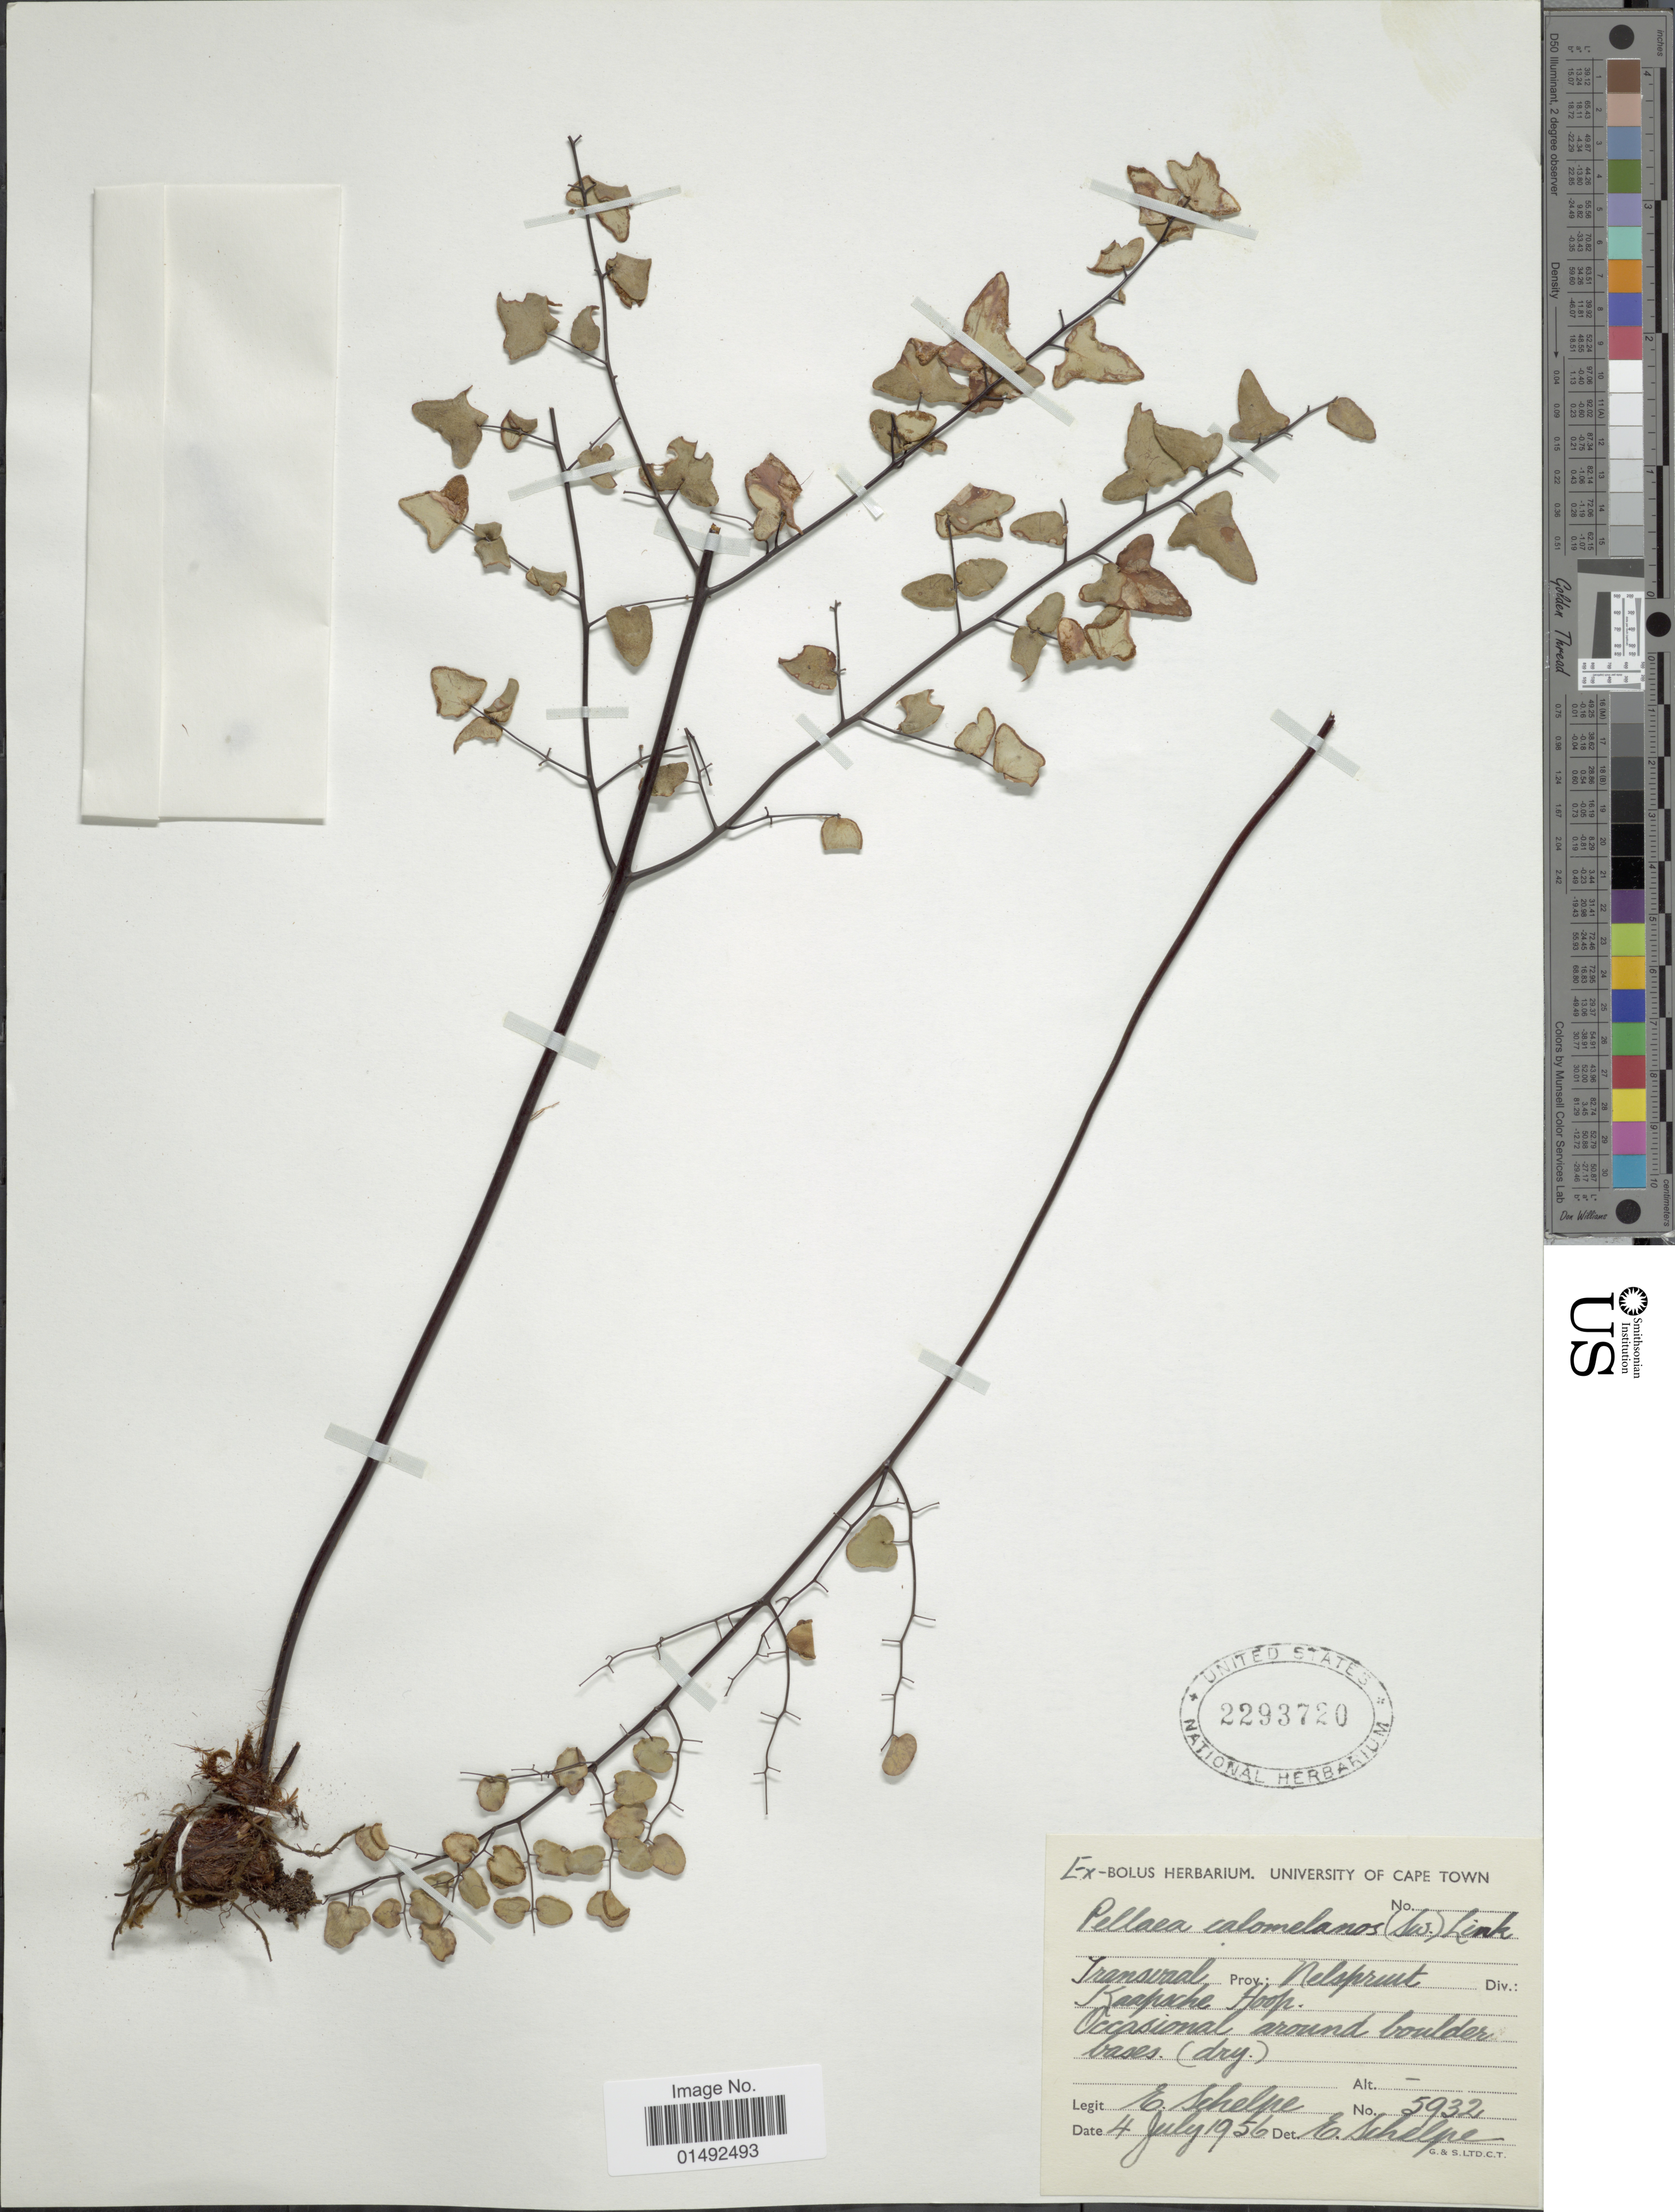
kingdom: Plantae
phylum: Tracheophyta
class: Polypodiopsida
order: Polypodiales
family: Pteridaceae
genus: Pellaea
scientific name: Pellaea calomelanos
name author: (Sw.) Link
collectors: E. A. C. L. E. Schelpe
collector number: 5932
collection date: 1956-07-04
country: South Africa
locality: Transvaal Prov; Nelsprut Div: Kaapsche Hoop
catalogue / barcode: US 2293720